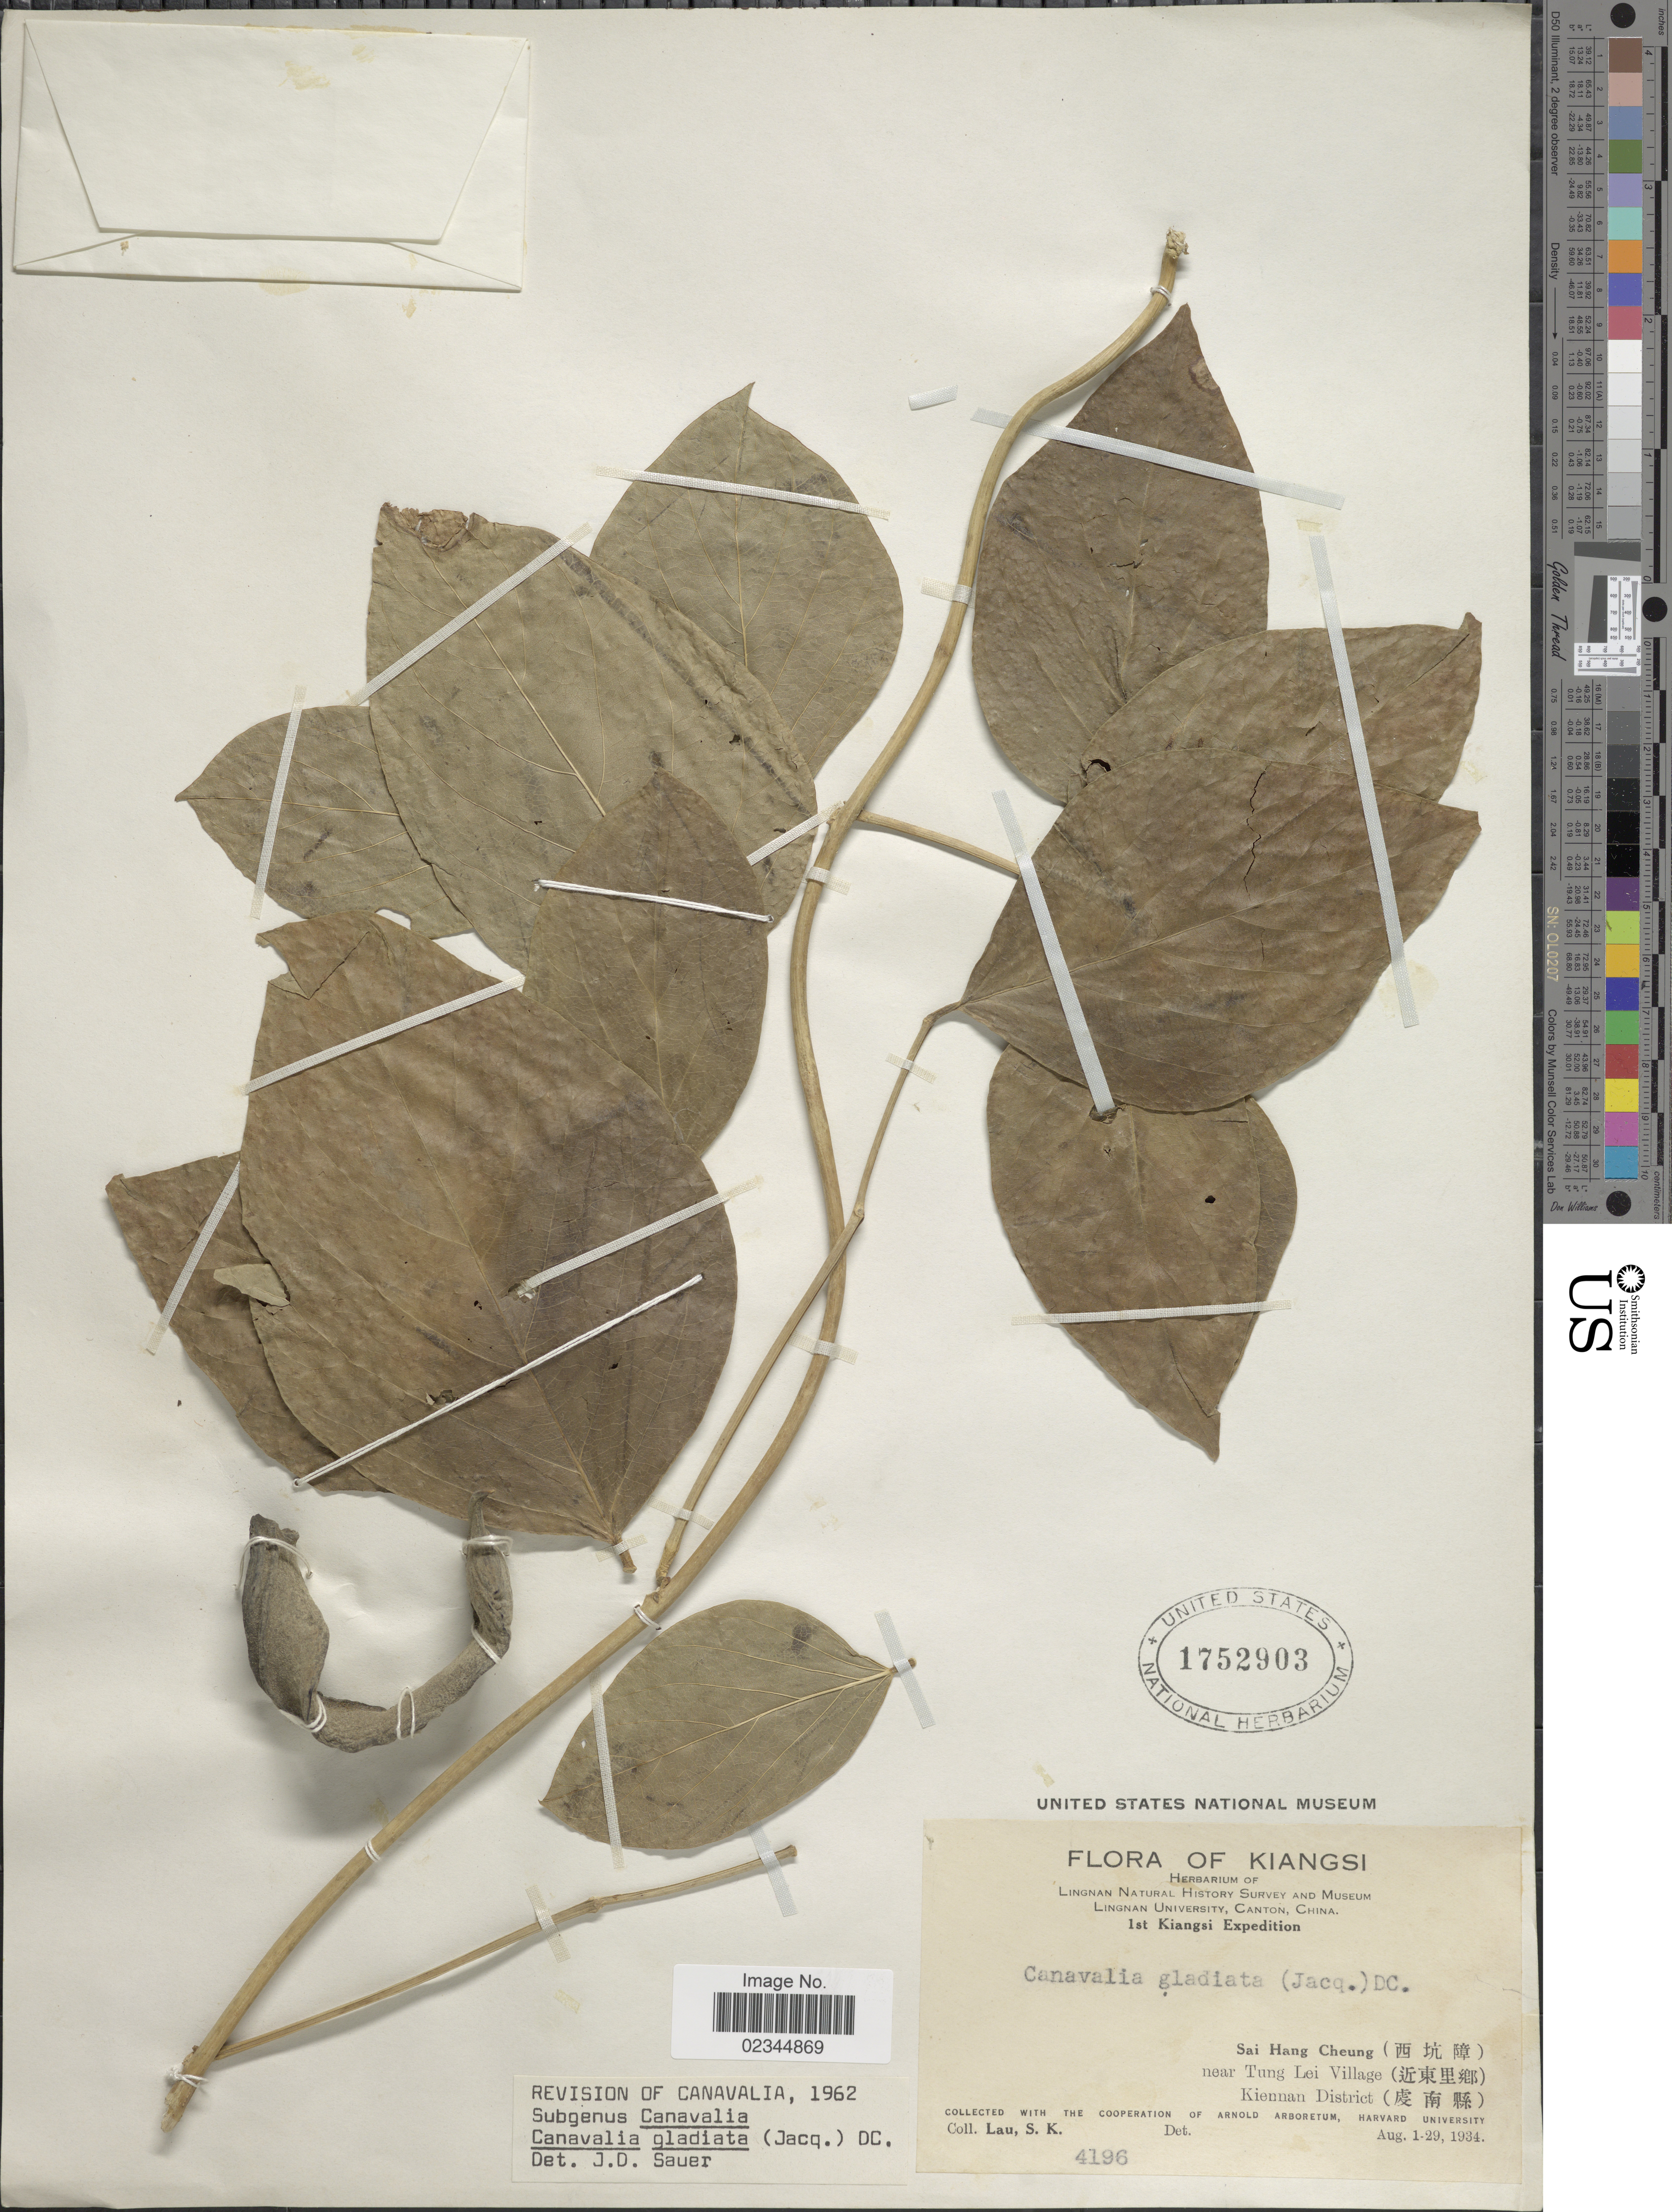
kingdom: Plantae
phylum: Tracheophyta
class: Magnoliopsida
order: Fabales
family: Fabaceae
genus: Canavalia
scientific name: Canavalia gladiata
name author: (Jacq.) DC.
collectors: S. K. Lau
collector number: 4196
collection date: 1934-08-01/1934-08-29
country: China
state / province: Jiangxi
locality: Kiangsi, Sai Hang Cheung, near Tung Lei Village, Kiennan District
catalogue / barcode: US 1752903